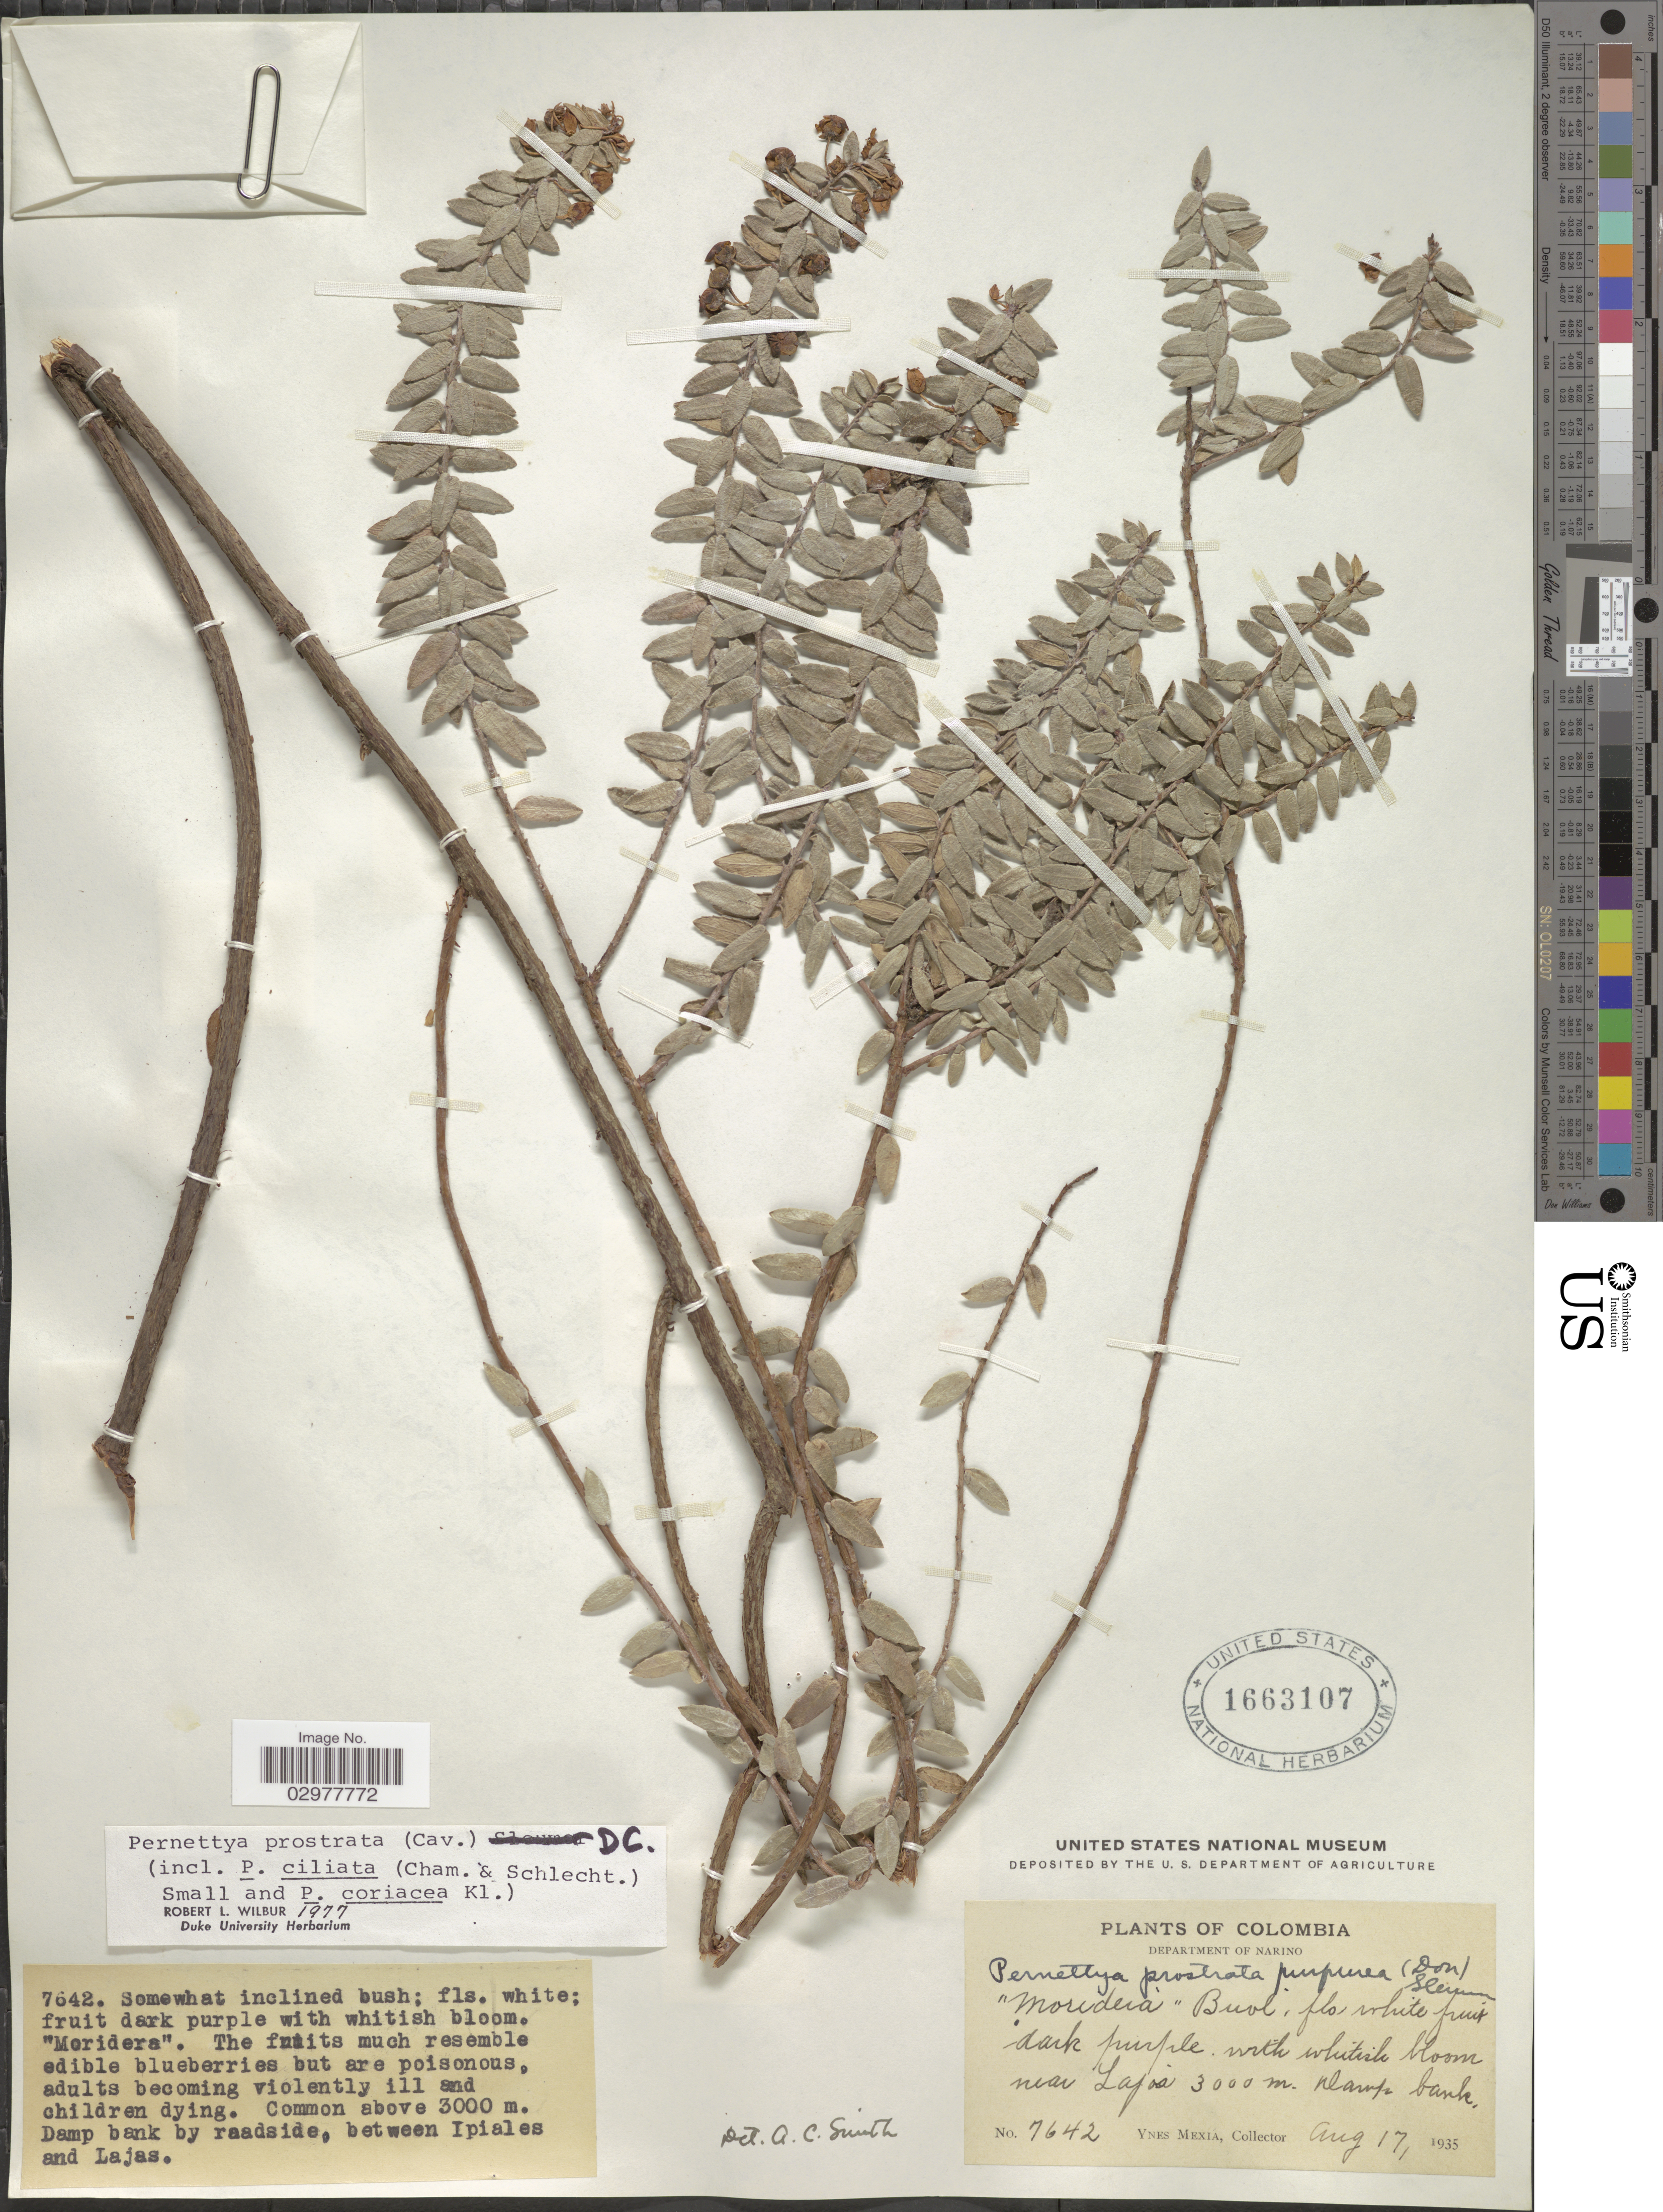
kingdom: Plantae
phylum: Tracheophyta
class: Magnoliopsida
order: Ericales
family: Ericaceae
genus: Pernettya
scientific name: Pernettya prostrata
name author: (Cav.) DC.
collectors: Y. Mexia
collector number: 7642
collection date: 1935-08-17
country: Colombia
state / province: Nariño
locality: Department of Narino, Damp bank by roadside, between Ipiales and Lajas.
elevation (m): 3000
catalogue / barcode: US 1663107